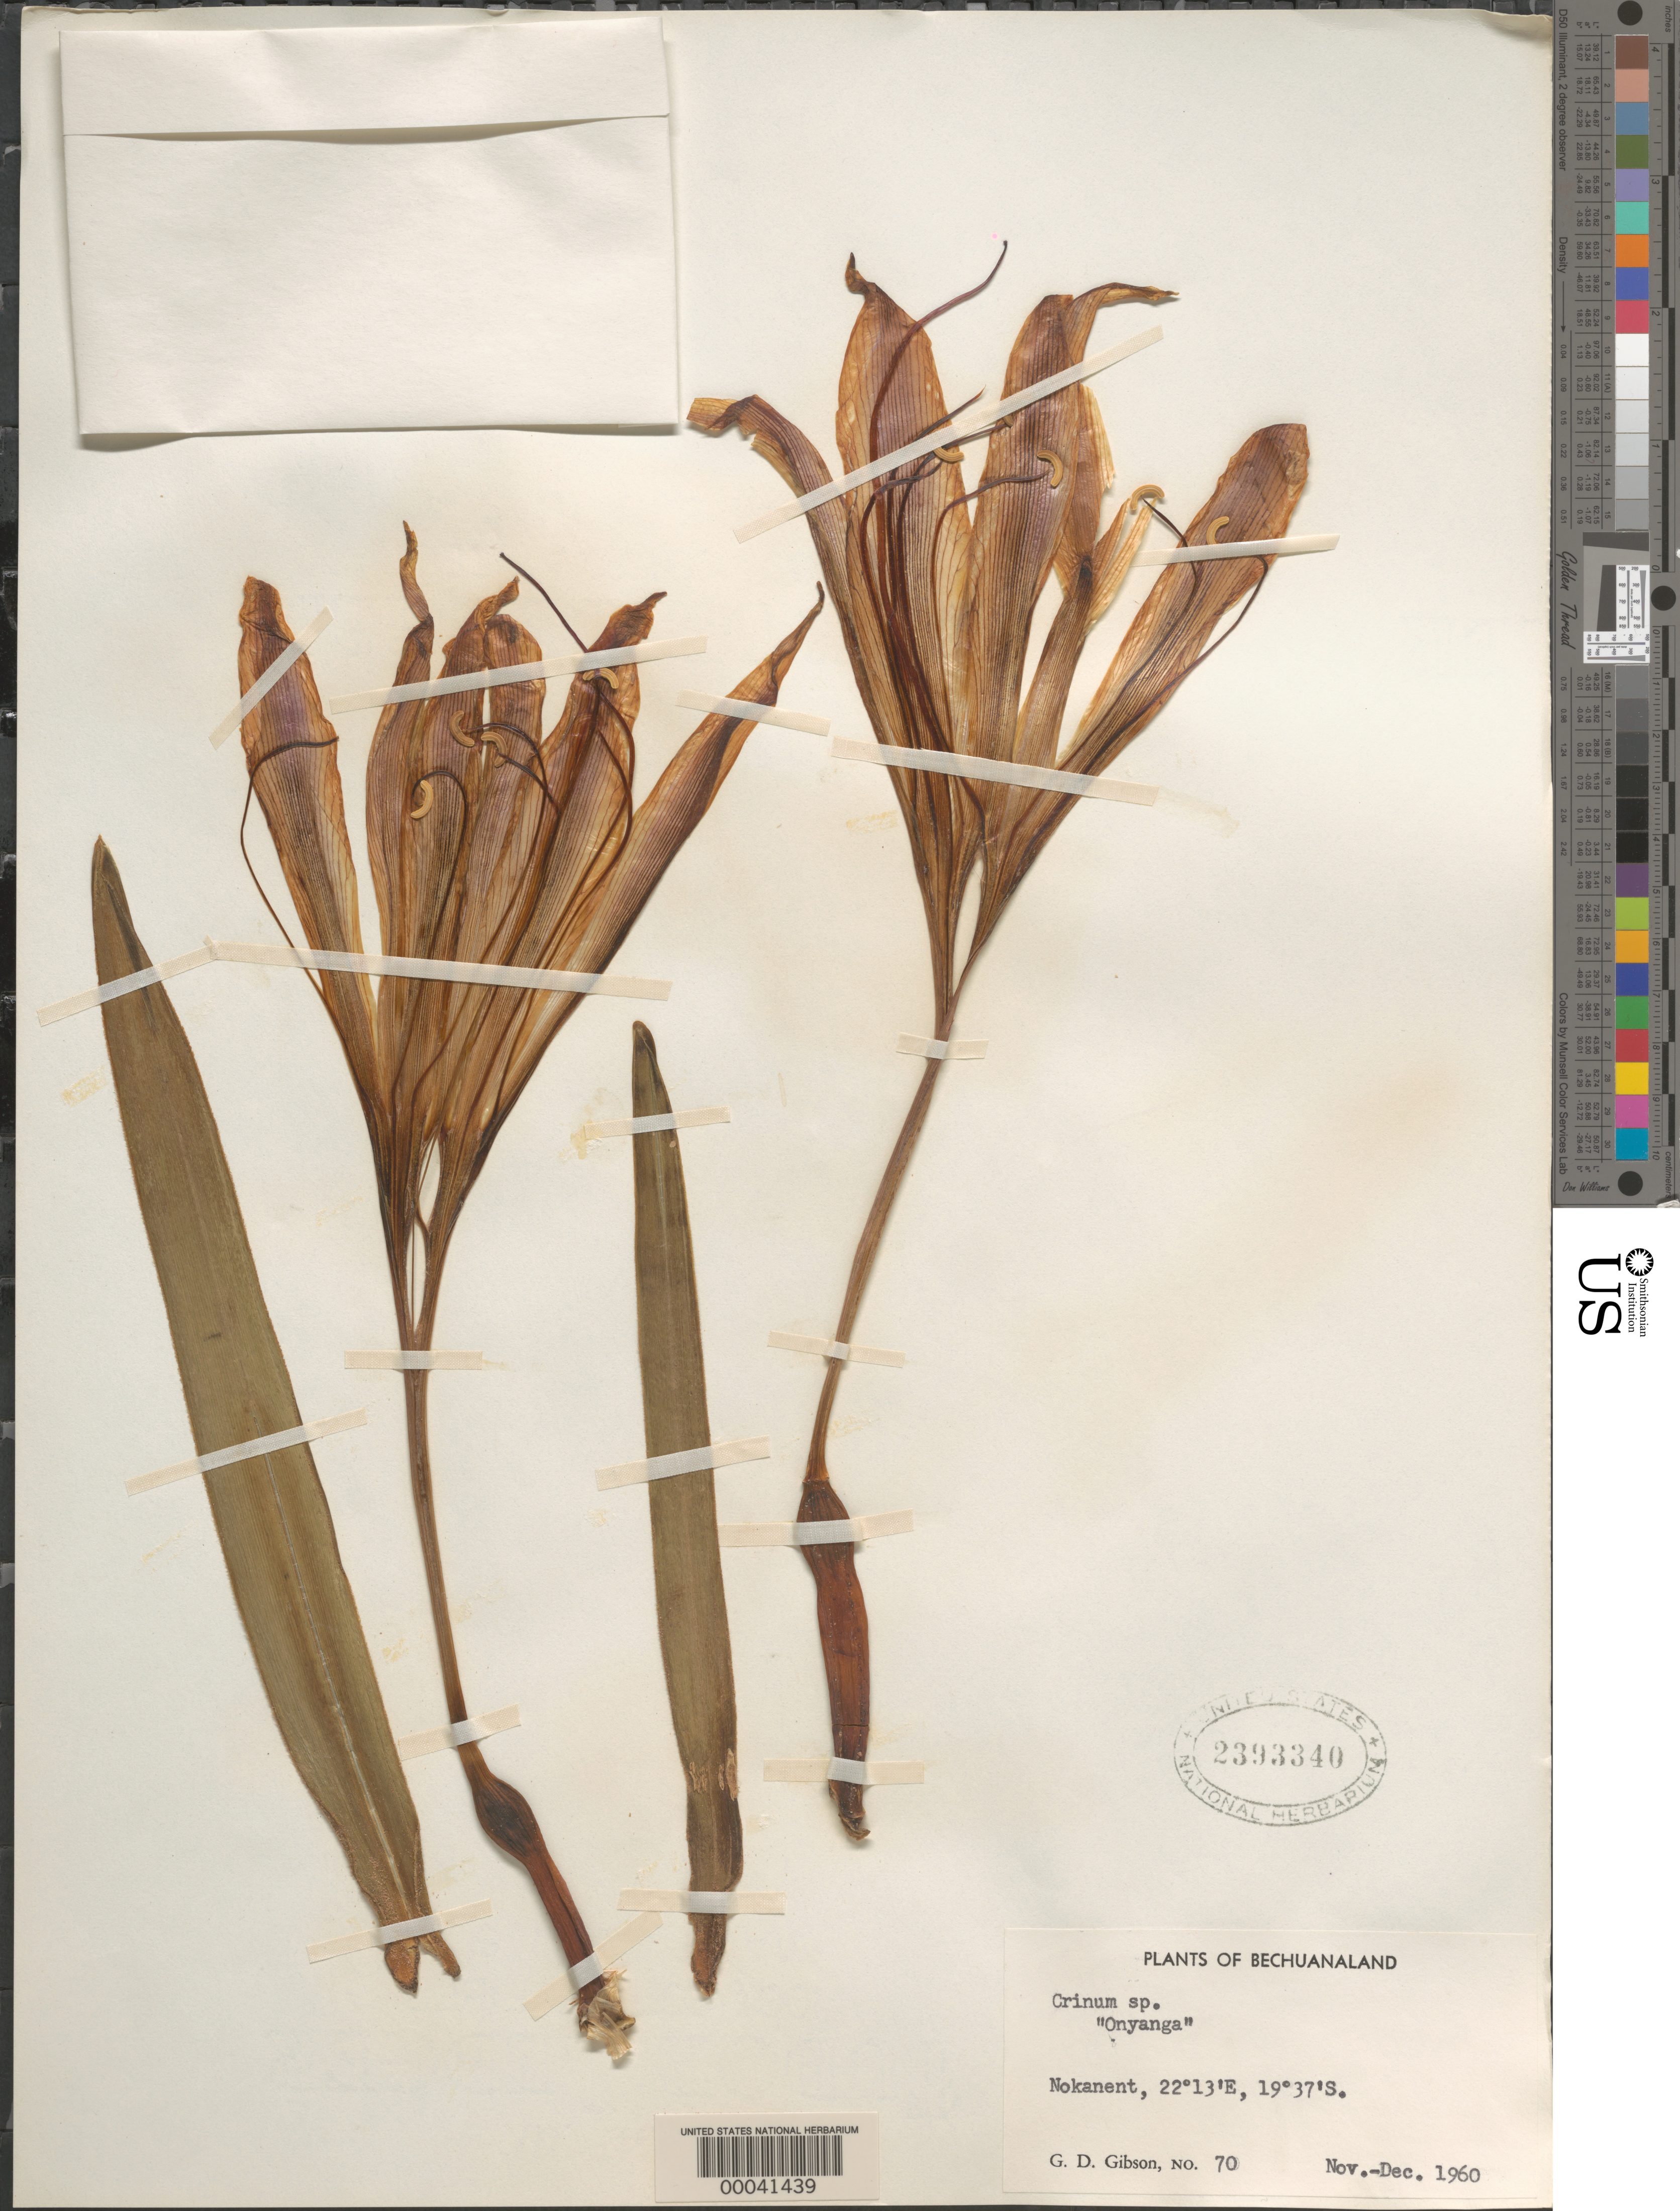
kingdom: Plantae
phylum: Tracheophyta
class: Liliopsida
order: Asparagales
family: Amaryllidaceae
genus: Crinum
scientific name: Crinum sp.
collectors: G. D. Gibson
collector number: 70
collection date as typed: Nov 1960 to -- Dec 1960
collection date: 1960-11/1960-12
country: Botswana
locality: Nokanent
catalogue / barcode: US 2393340